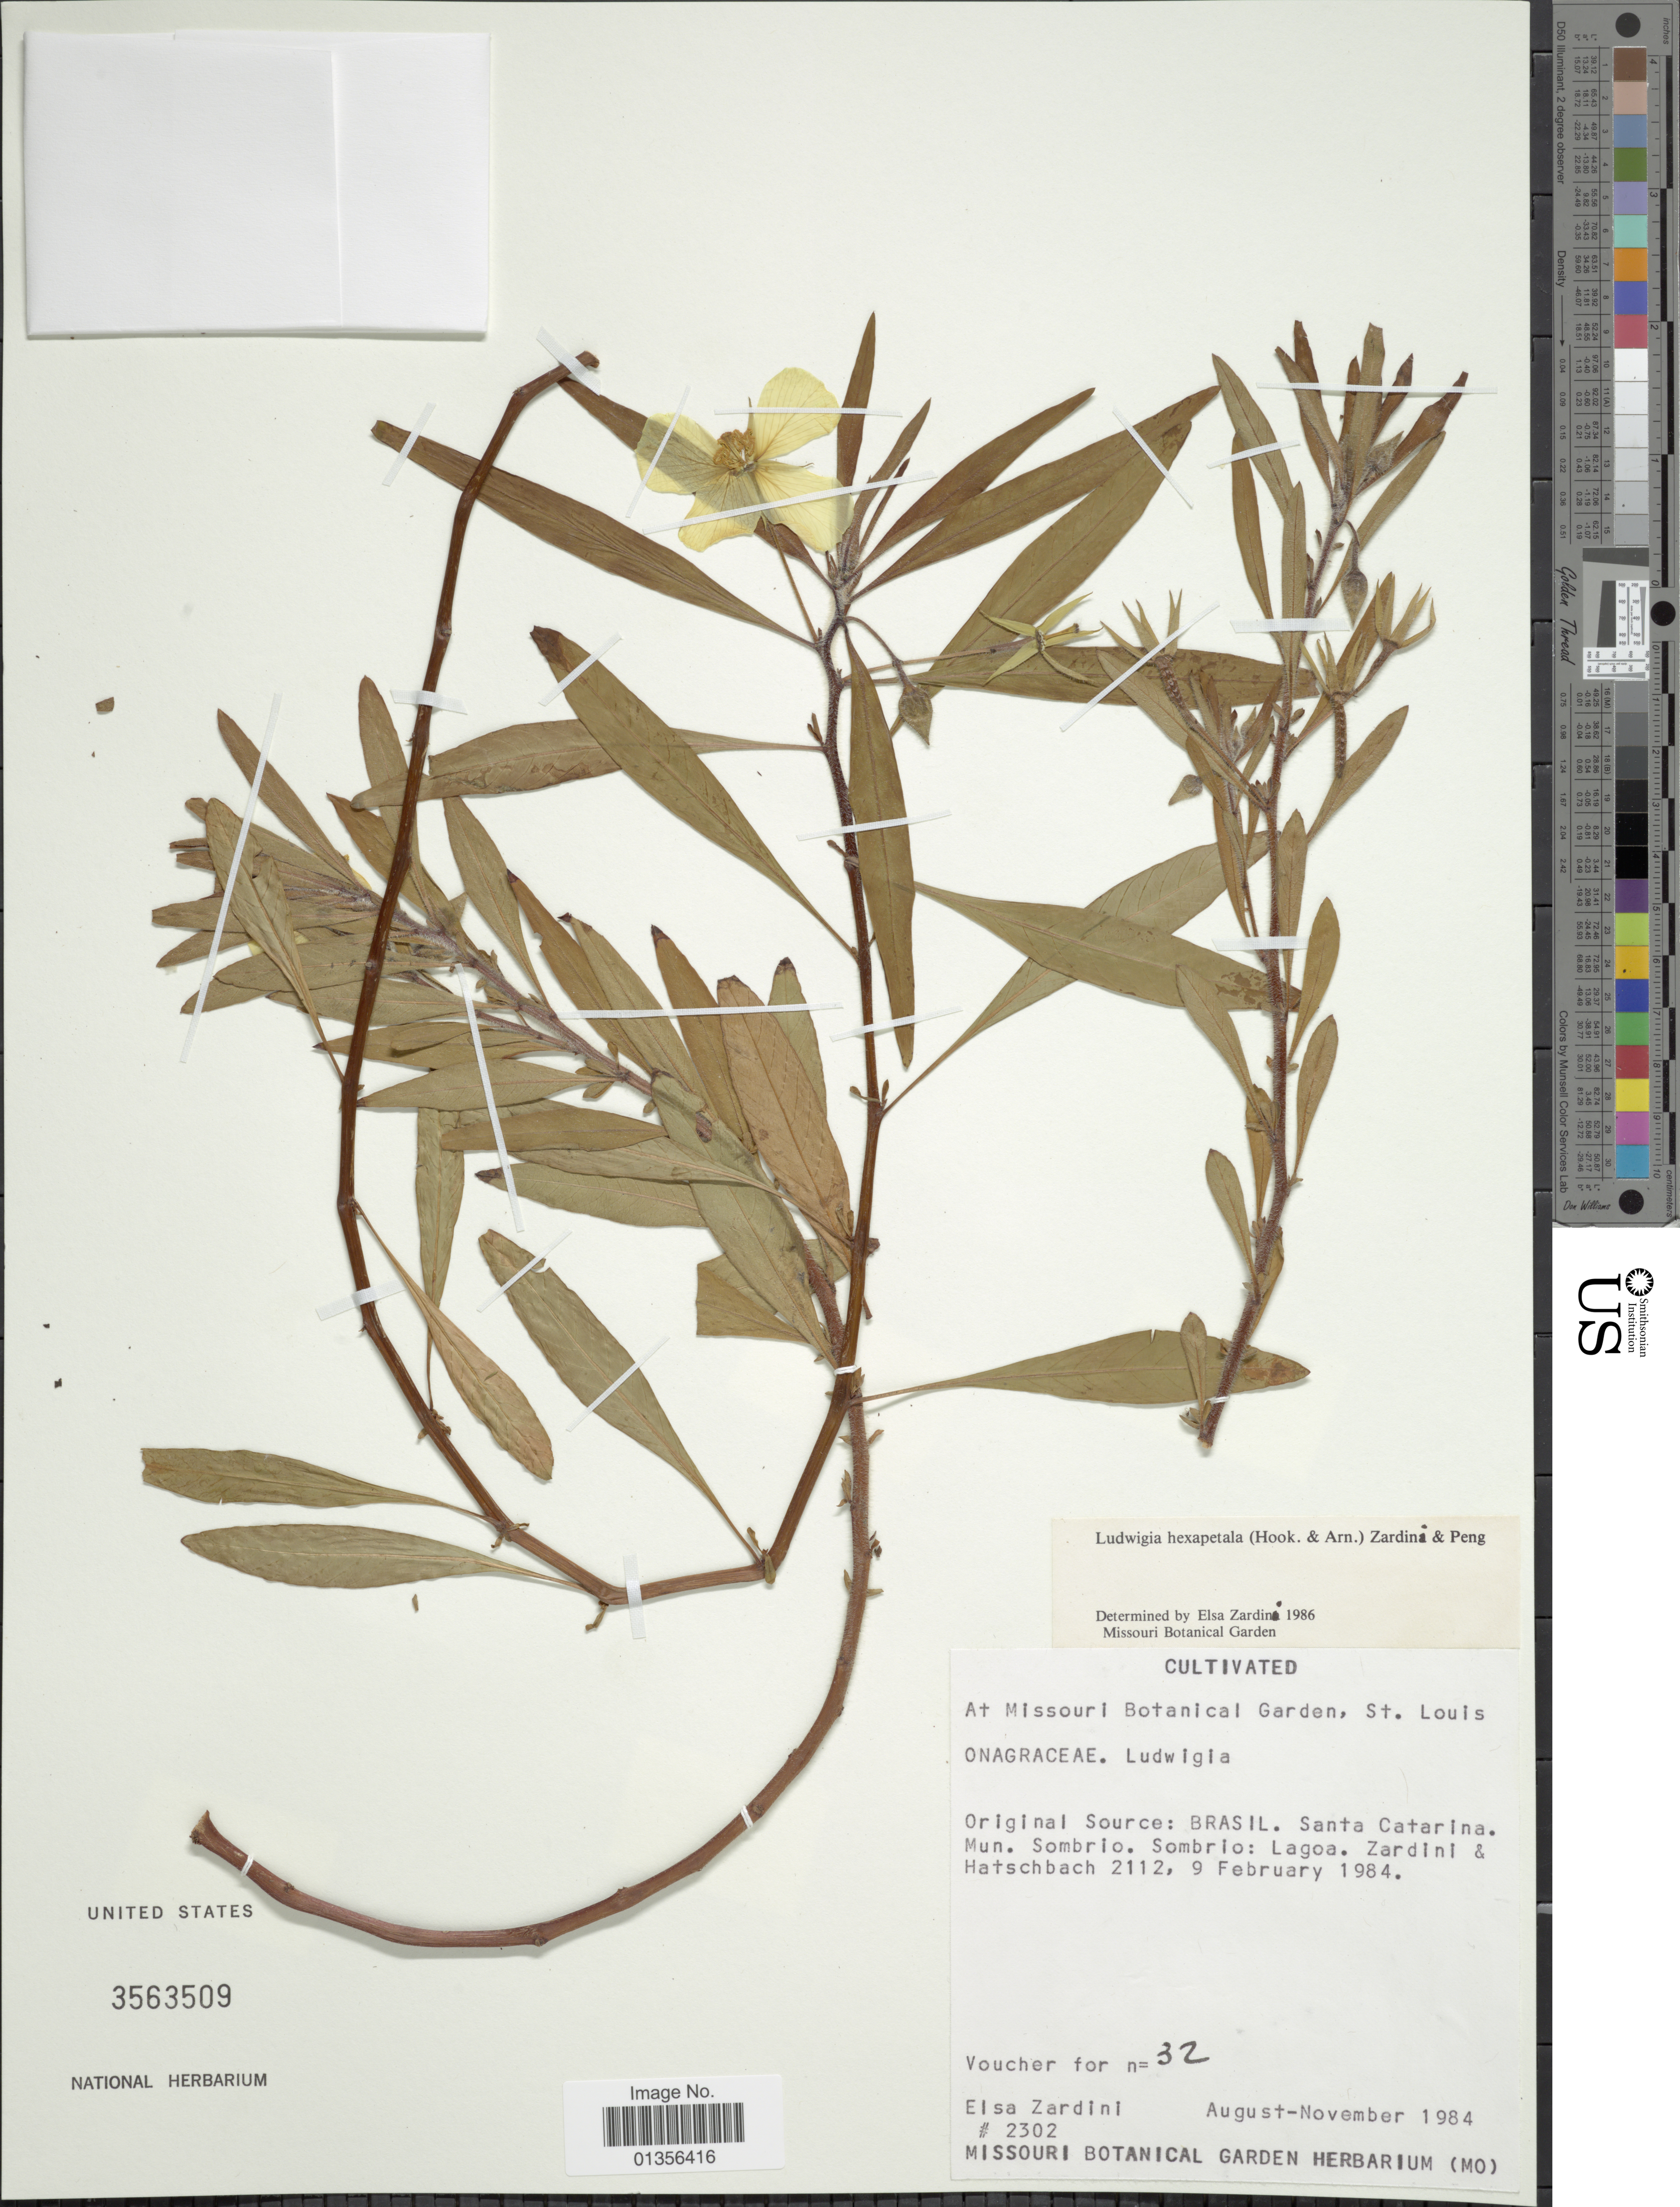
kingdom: Plantae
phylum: Tracheophyta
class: Magnoliopsida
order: Myrtales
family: Onagraceae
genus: Ludwigia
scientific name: Ludwigia hexapetala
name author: (Hook. & Arn.) Zardini et al.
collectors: E. M. Zardini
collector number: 2302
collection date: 1984-08/1984-11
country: United States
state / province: Missouri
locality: At Missouri Botanical Garden, St. Louis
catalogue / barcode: US 3563509